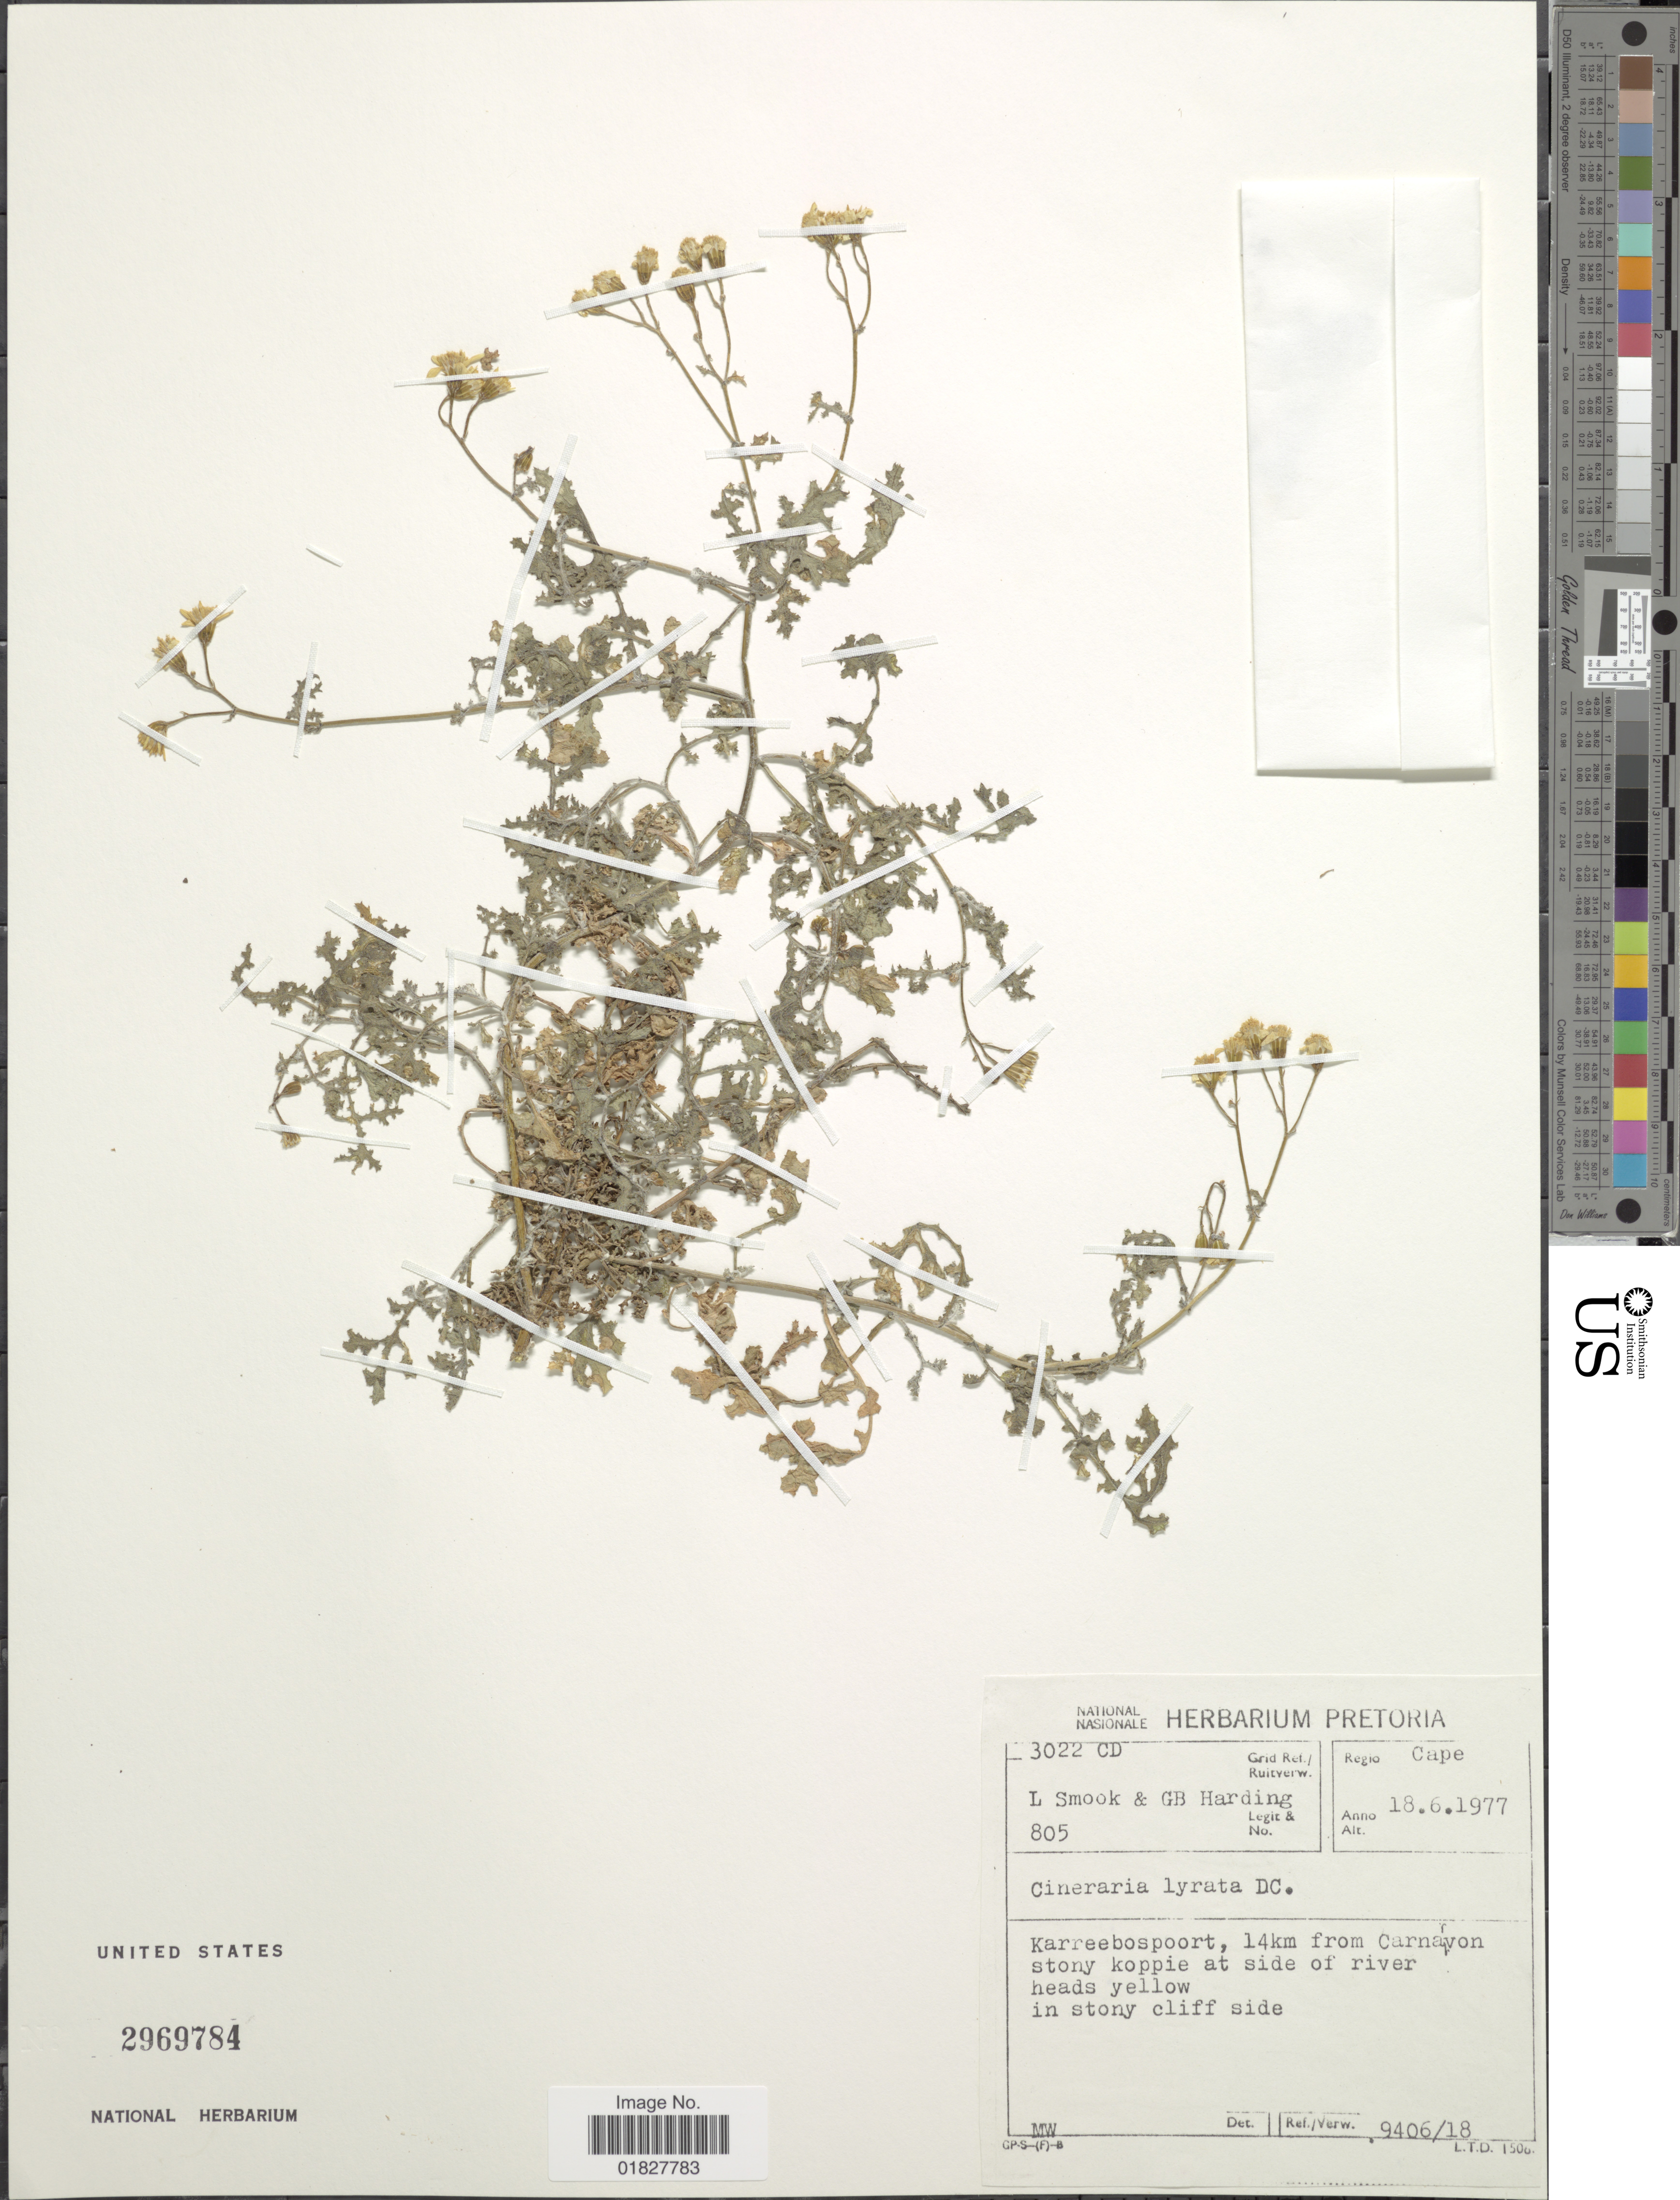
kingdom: Plantae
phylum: Tracheophyta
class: Magnoliopsida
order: Asterales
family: Asteraceae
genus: Cineraria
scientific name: Cineraria lyrata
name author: DC.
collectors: L. Smook & G. Harding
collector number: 805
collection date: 1977-06-18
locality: Cape, Karreebospoort, 14 km from Carnarvon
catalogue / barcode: US 2969784